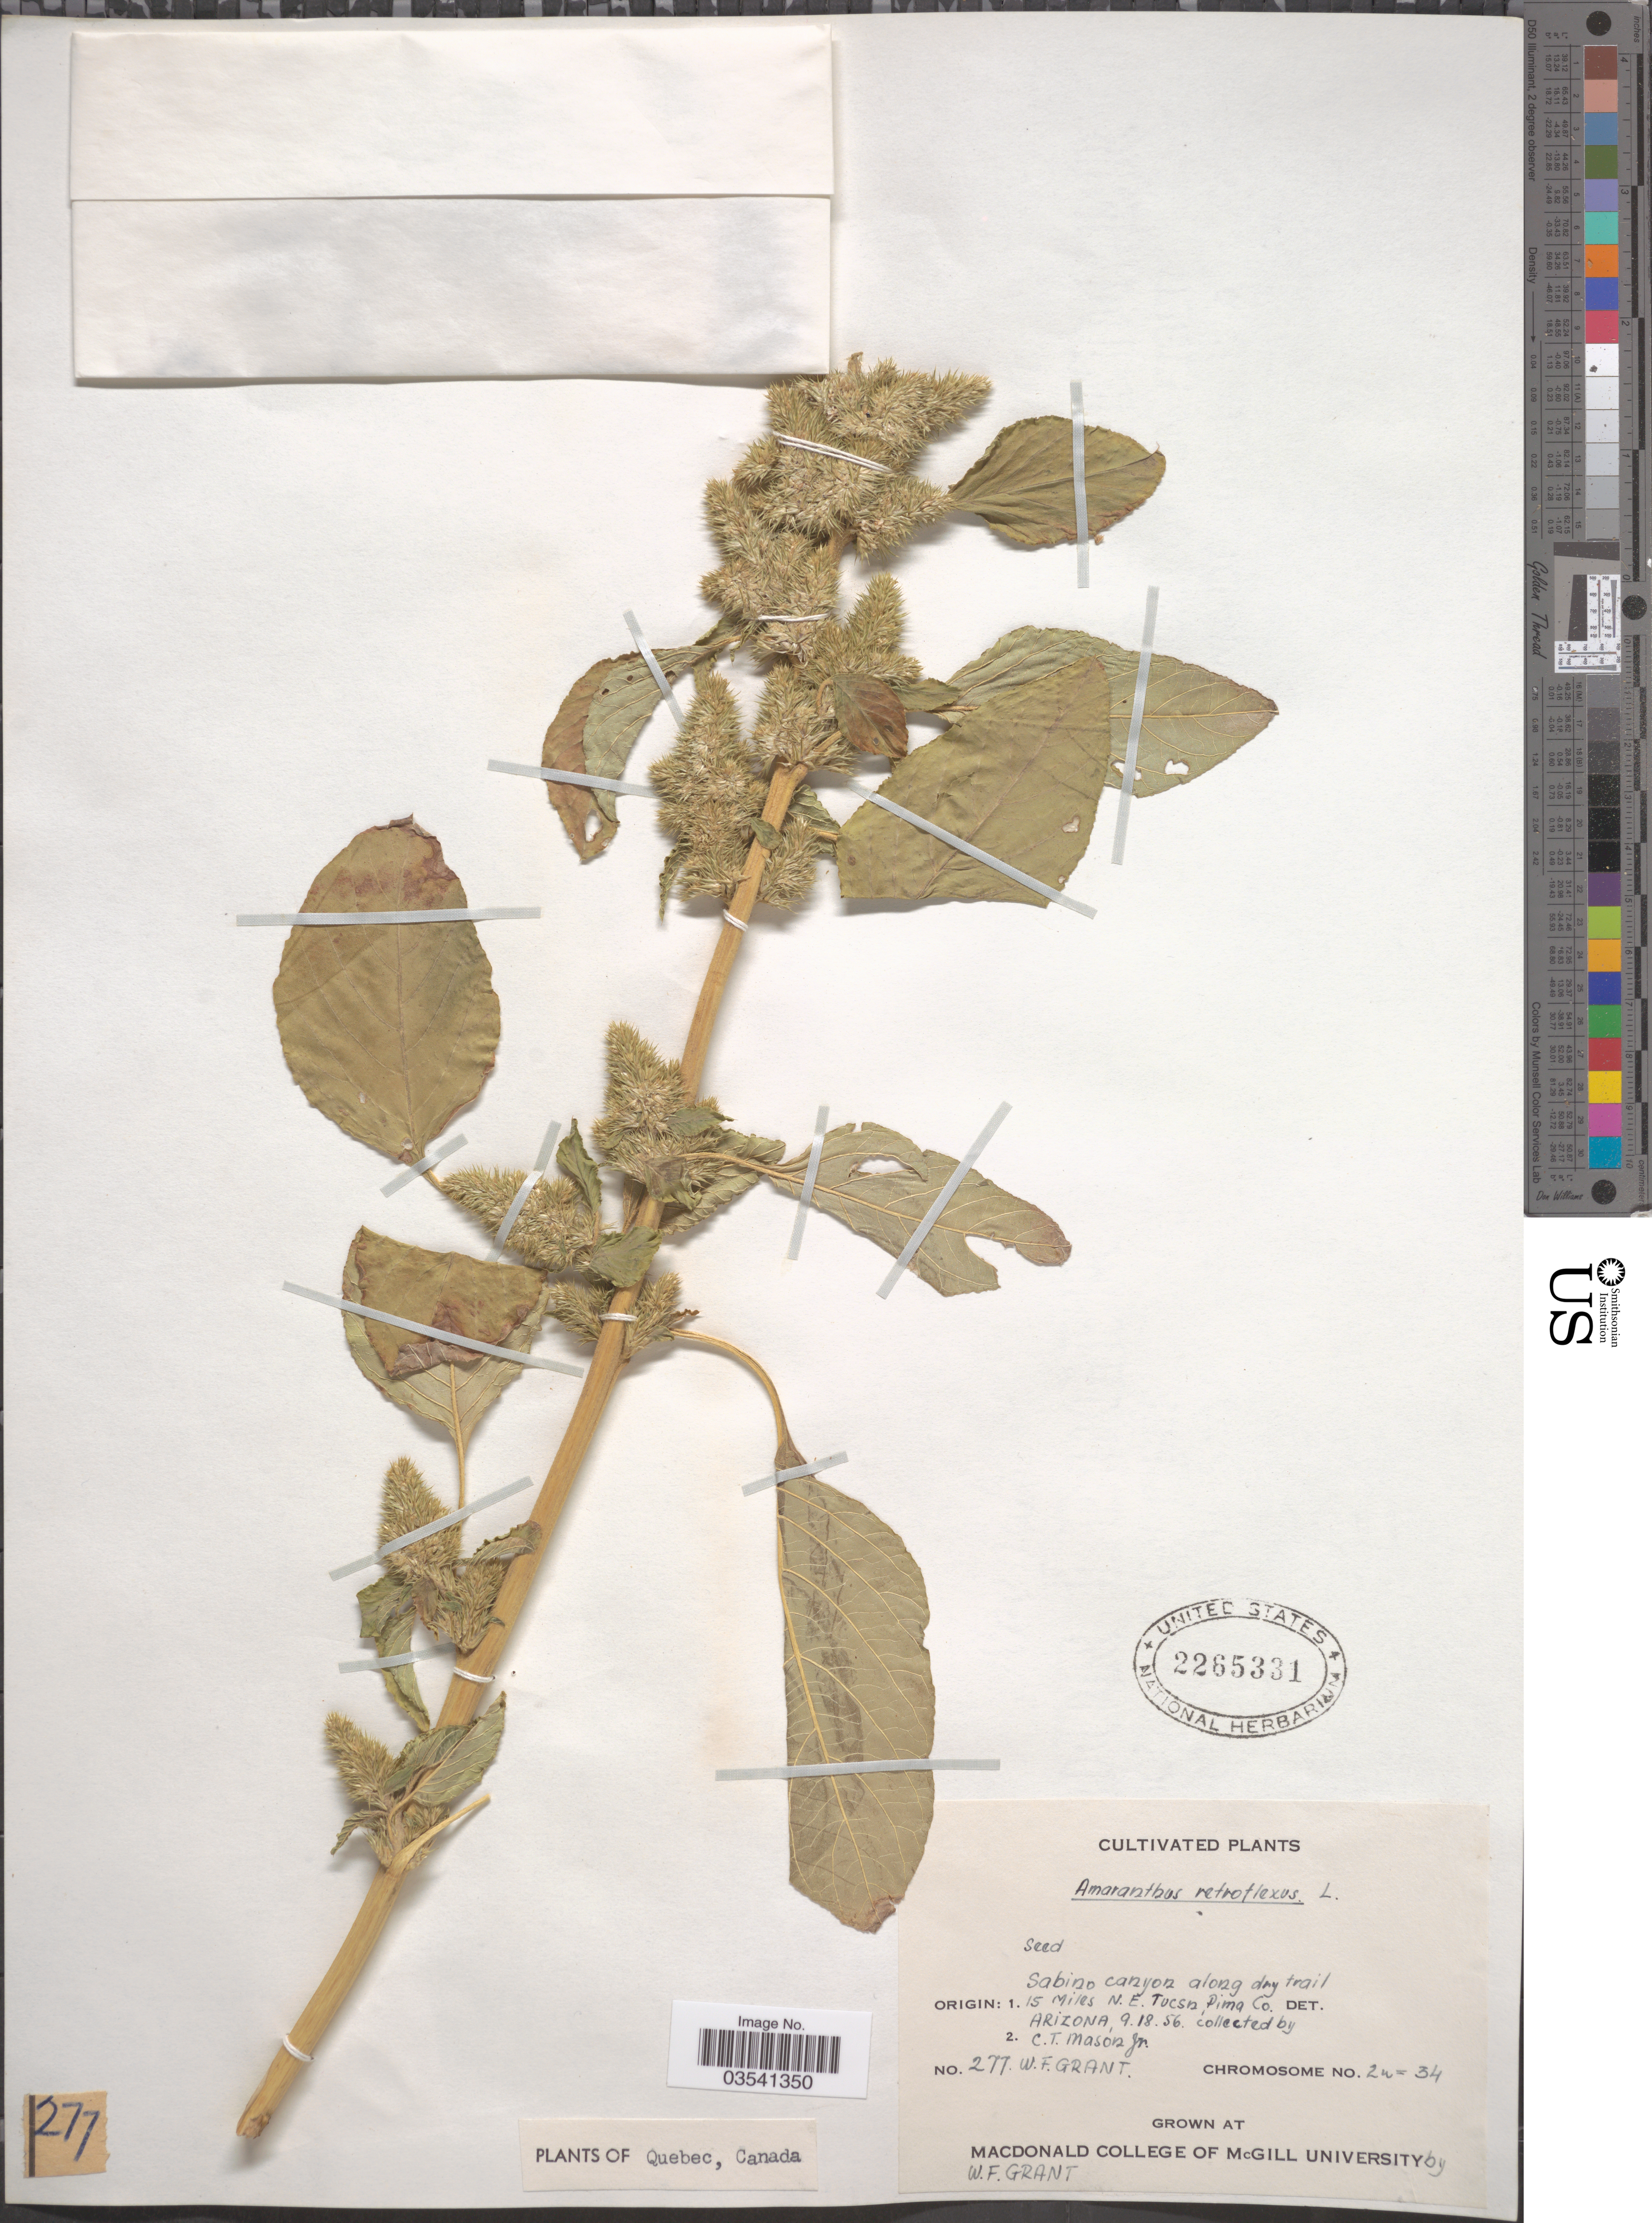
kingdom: Plantae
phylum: Tracheophyta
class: Magnoliopsida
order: Caryophyllales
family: Amaranthaceae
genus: Amaranthus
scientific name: Amaranthus retroflexus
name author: L.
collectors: W. Grant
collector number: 277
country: Canada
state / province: Quebec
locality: Grown at MacDonald College of McGill University.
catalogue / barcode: US 2265331